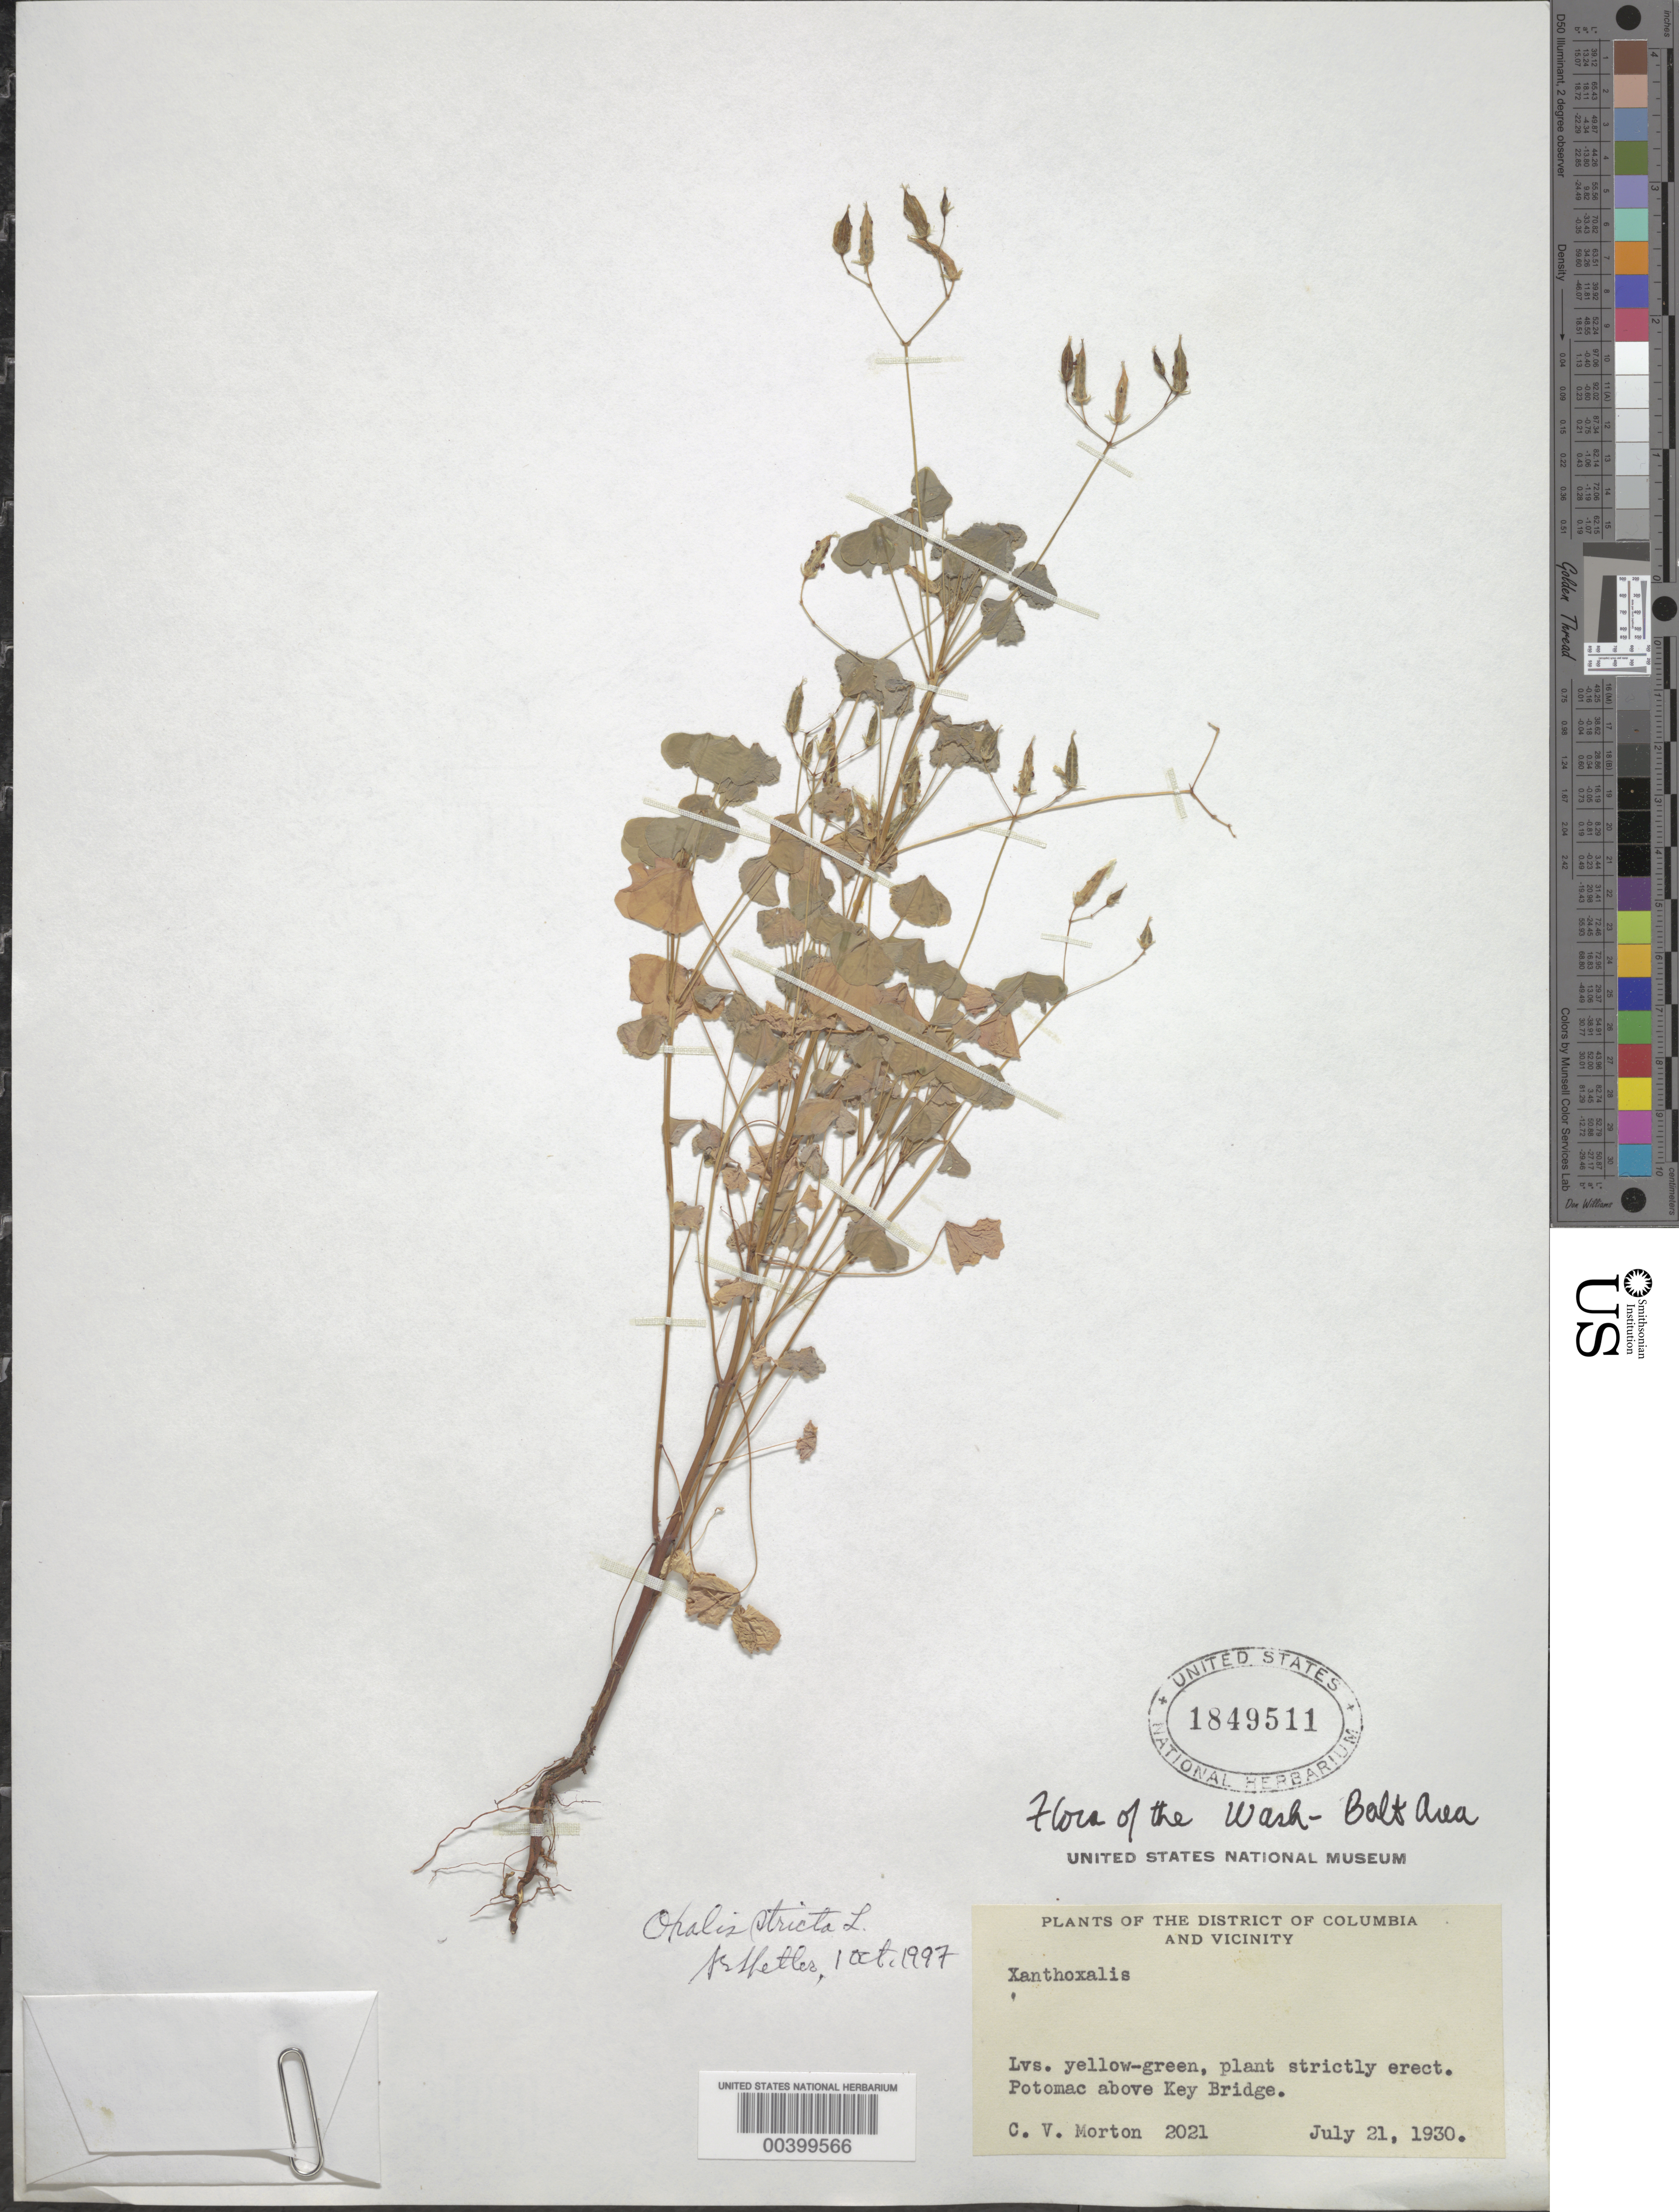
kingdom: Plantae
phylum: Tracheophyta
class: Magnoliopsida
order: Oxalidales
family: Oxalidaceae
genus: Oxalis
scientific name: Oxalis sp.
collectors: C. V. Morton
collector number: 2021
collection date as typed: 21 Jul 1930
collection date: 1930-07-21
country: United States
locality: Potomac River above Key Bridge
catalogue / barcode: US 1849511